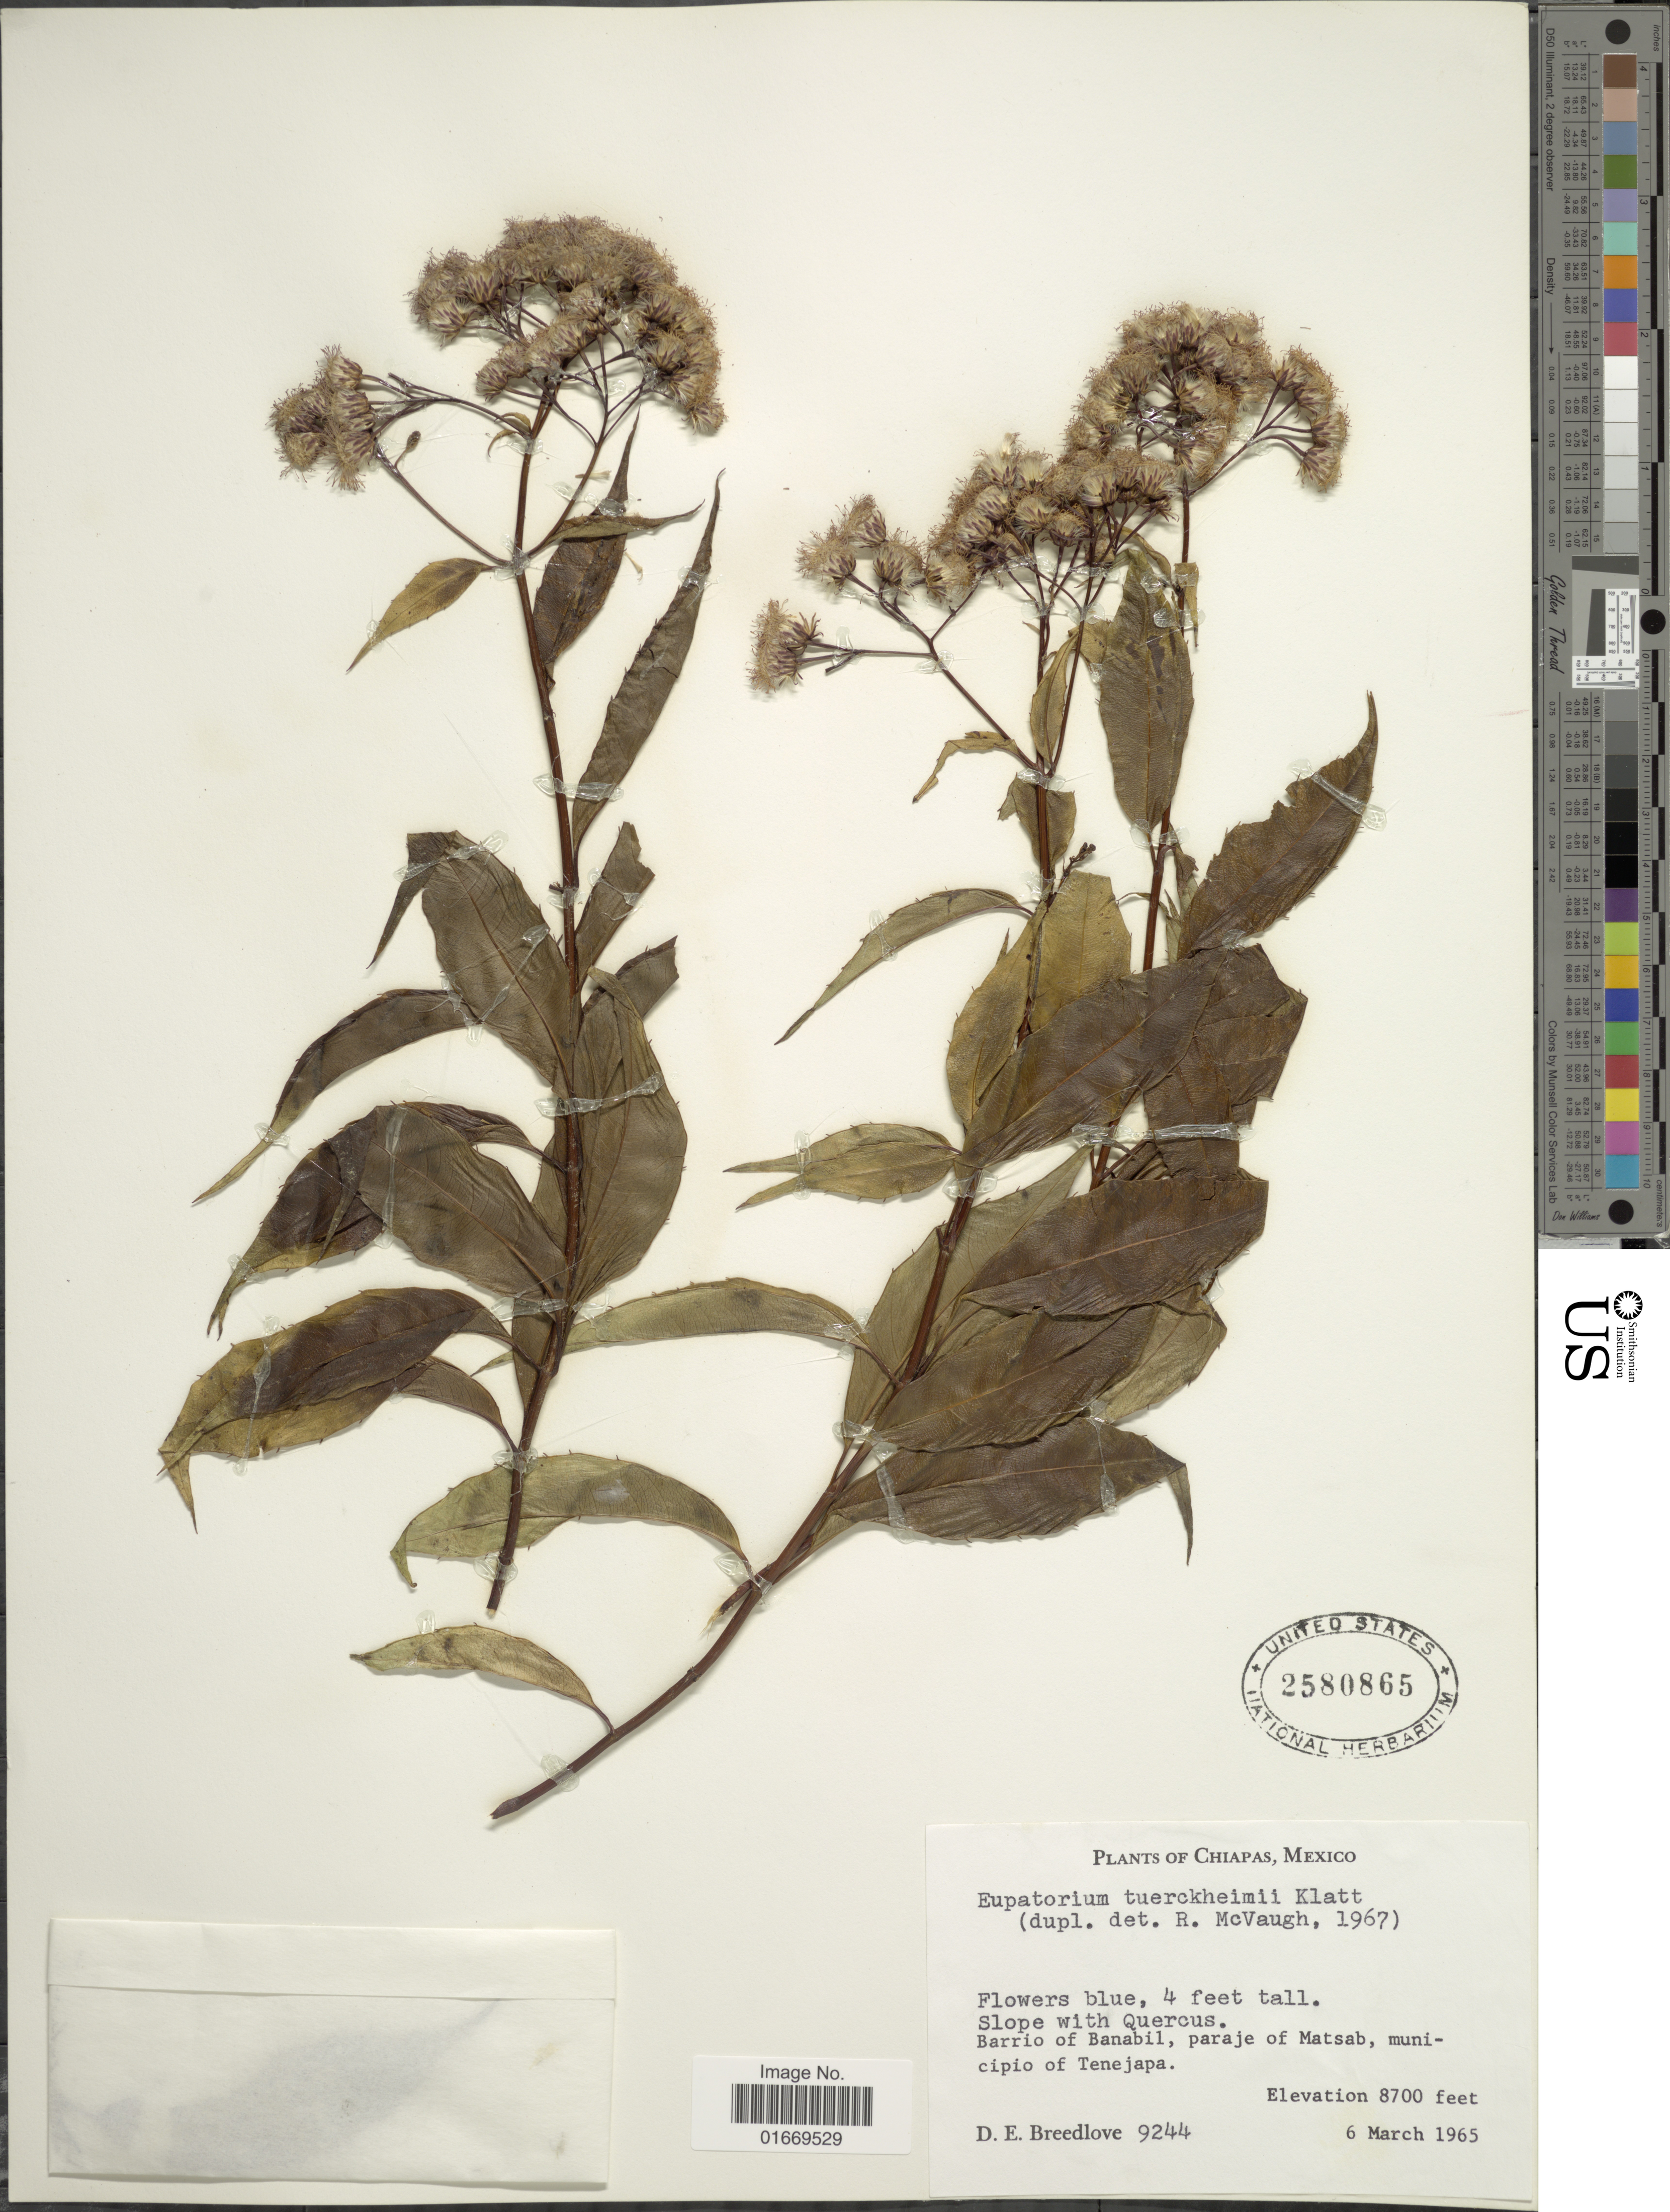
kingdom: Plantae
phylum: Tracheophyta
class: Magnoliopsida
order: Asterales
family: Asteraceae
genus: Bartlettina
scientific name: Bartlettina tuerckheimii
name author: (Klatt) R.M. King & H. Rob.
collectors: D. E. Breedlove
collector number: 9244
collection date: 1965-03-06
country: Mexico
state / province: Chiapas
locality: Slope with Quercus, Barrio of Banabil, paraje of Matsab, municipio of Tenejapa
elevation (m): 2652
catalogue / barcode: US 2580865